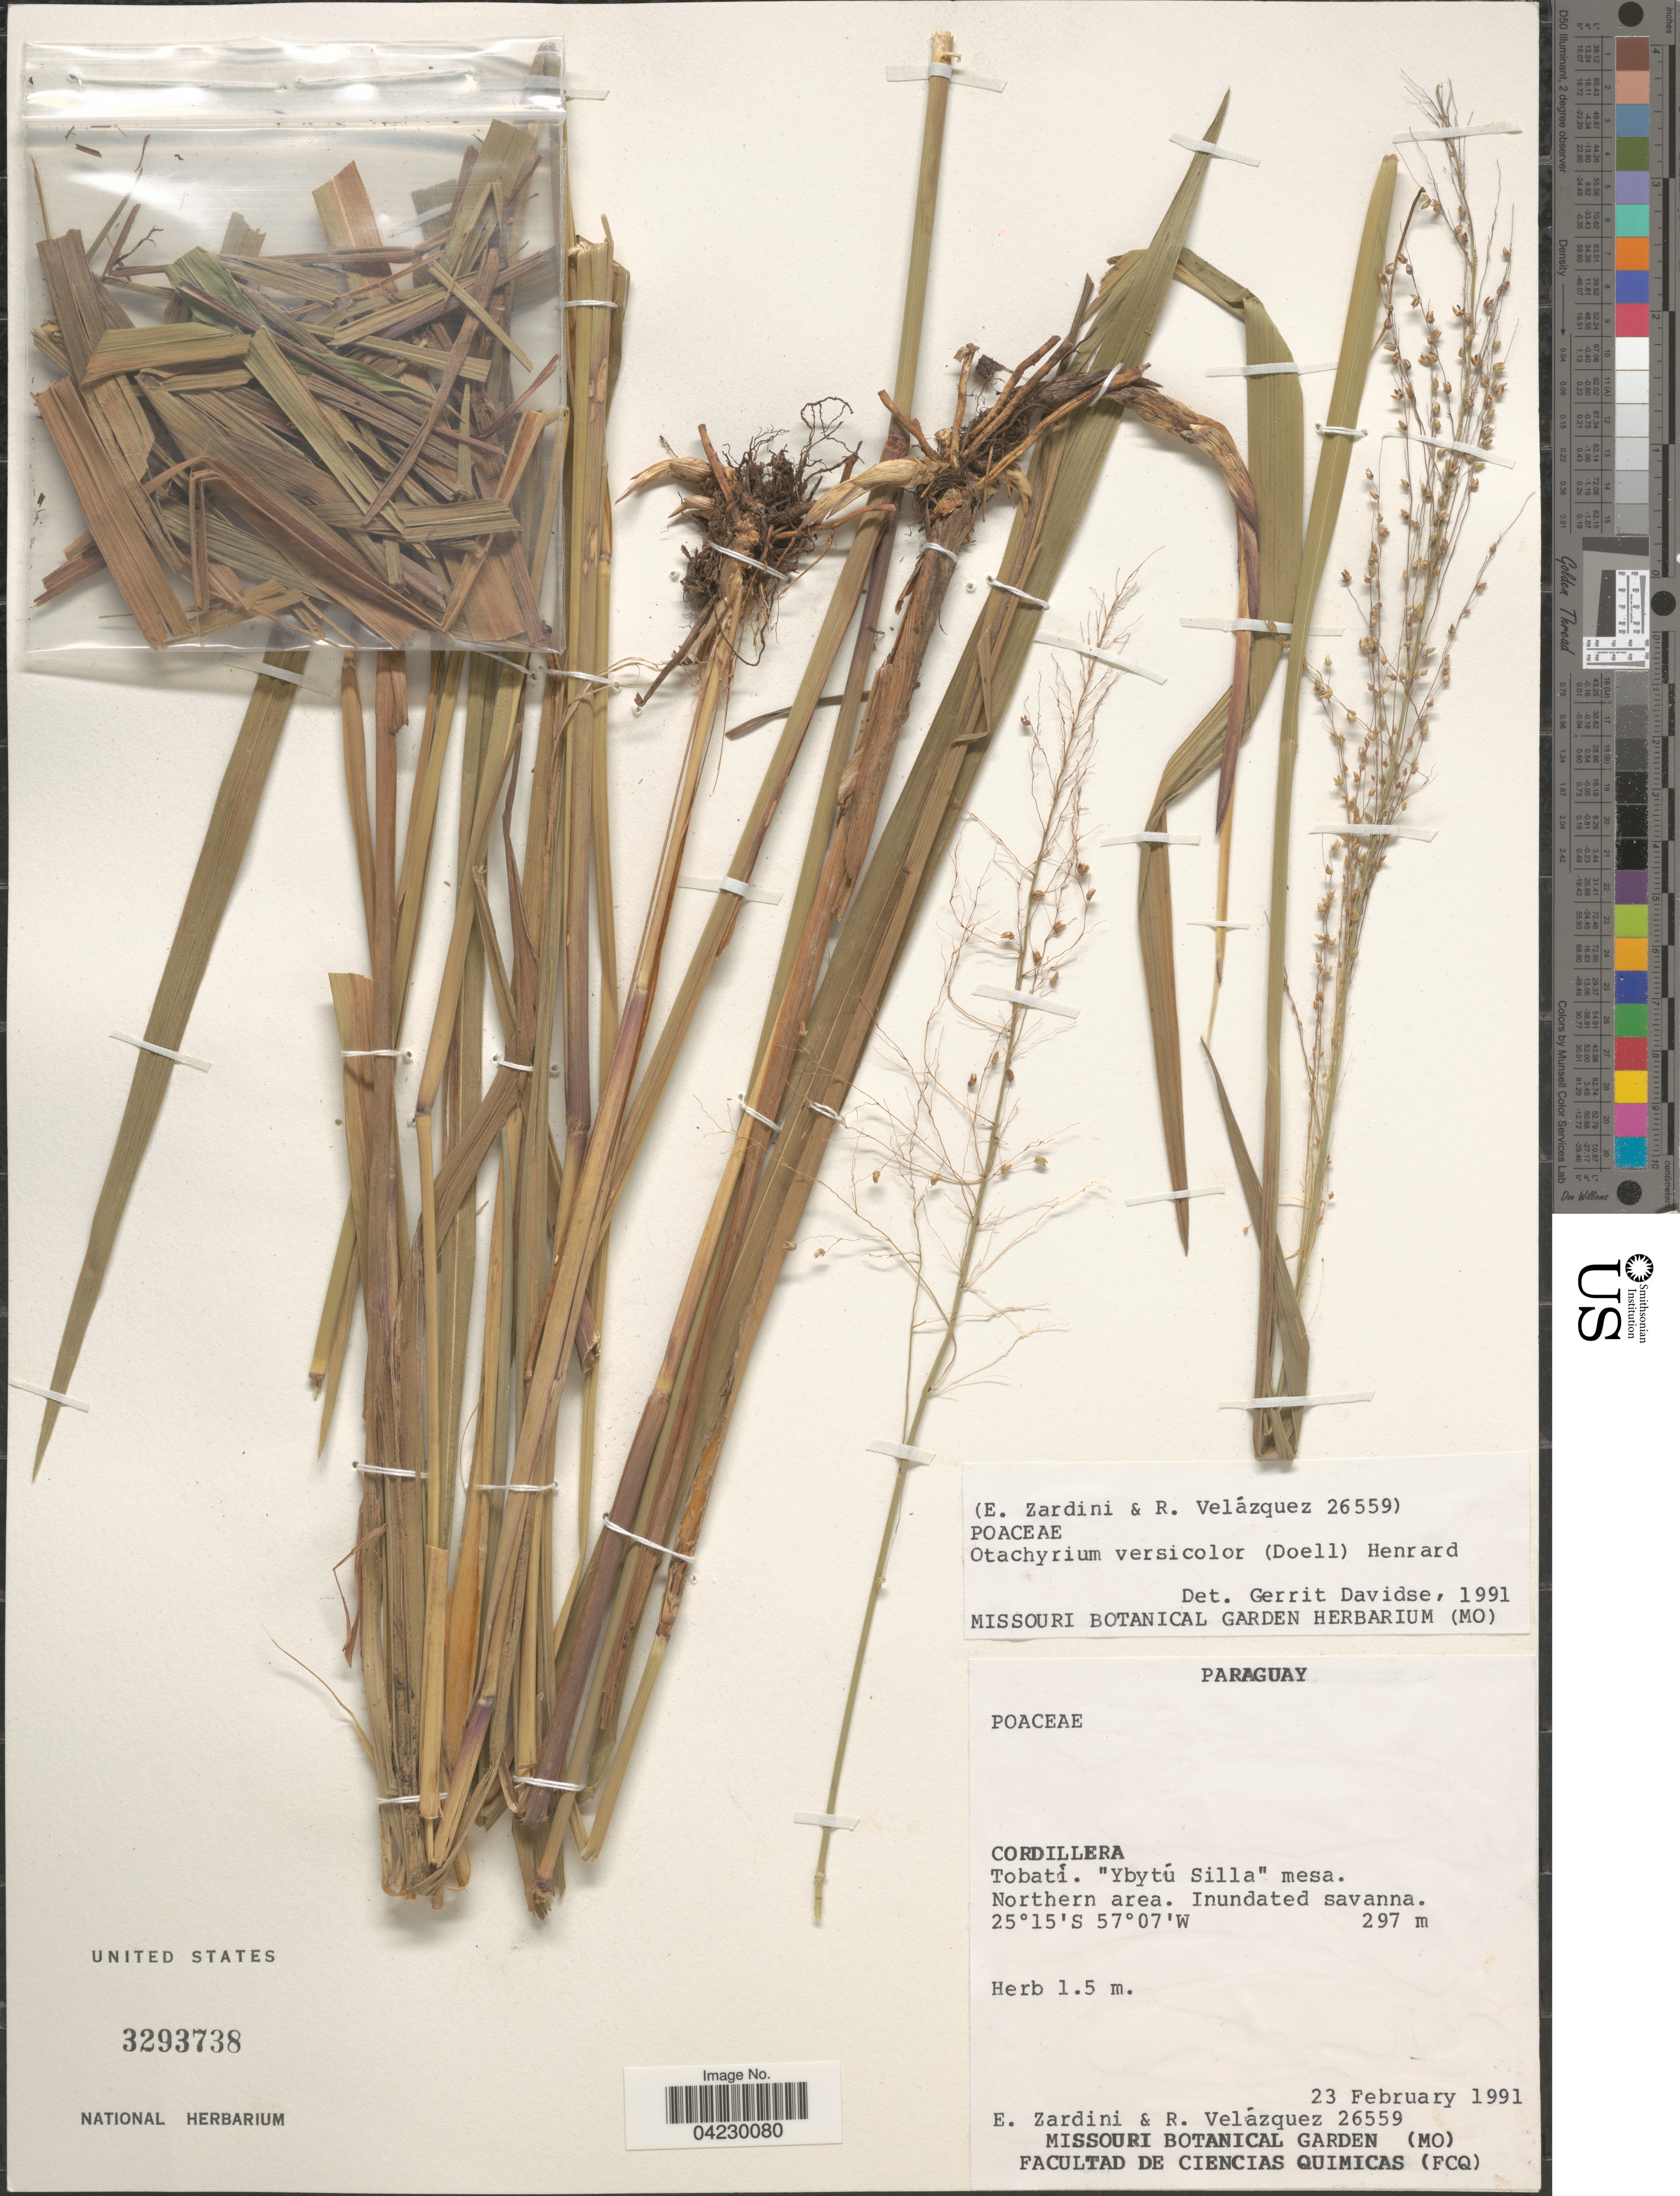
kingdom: Plantae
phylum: Tracheophyta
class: Liliopsida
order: Poales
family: Poaceae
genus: Otachyrium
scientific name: Otachyrium versicolor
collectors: E. Zardini & R. Velázquez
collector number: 26559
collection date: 1991-02-23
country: Paraguay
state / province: Cordillera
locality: Tobati. "Ybytú Silla" mesa. Northern area. Inundated savanna.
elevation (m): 297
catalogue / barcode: US 3293738